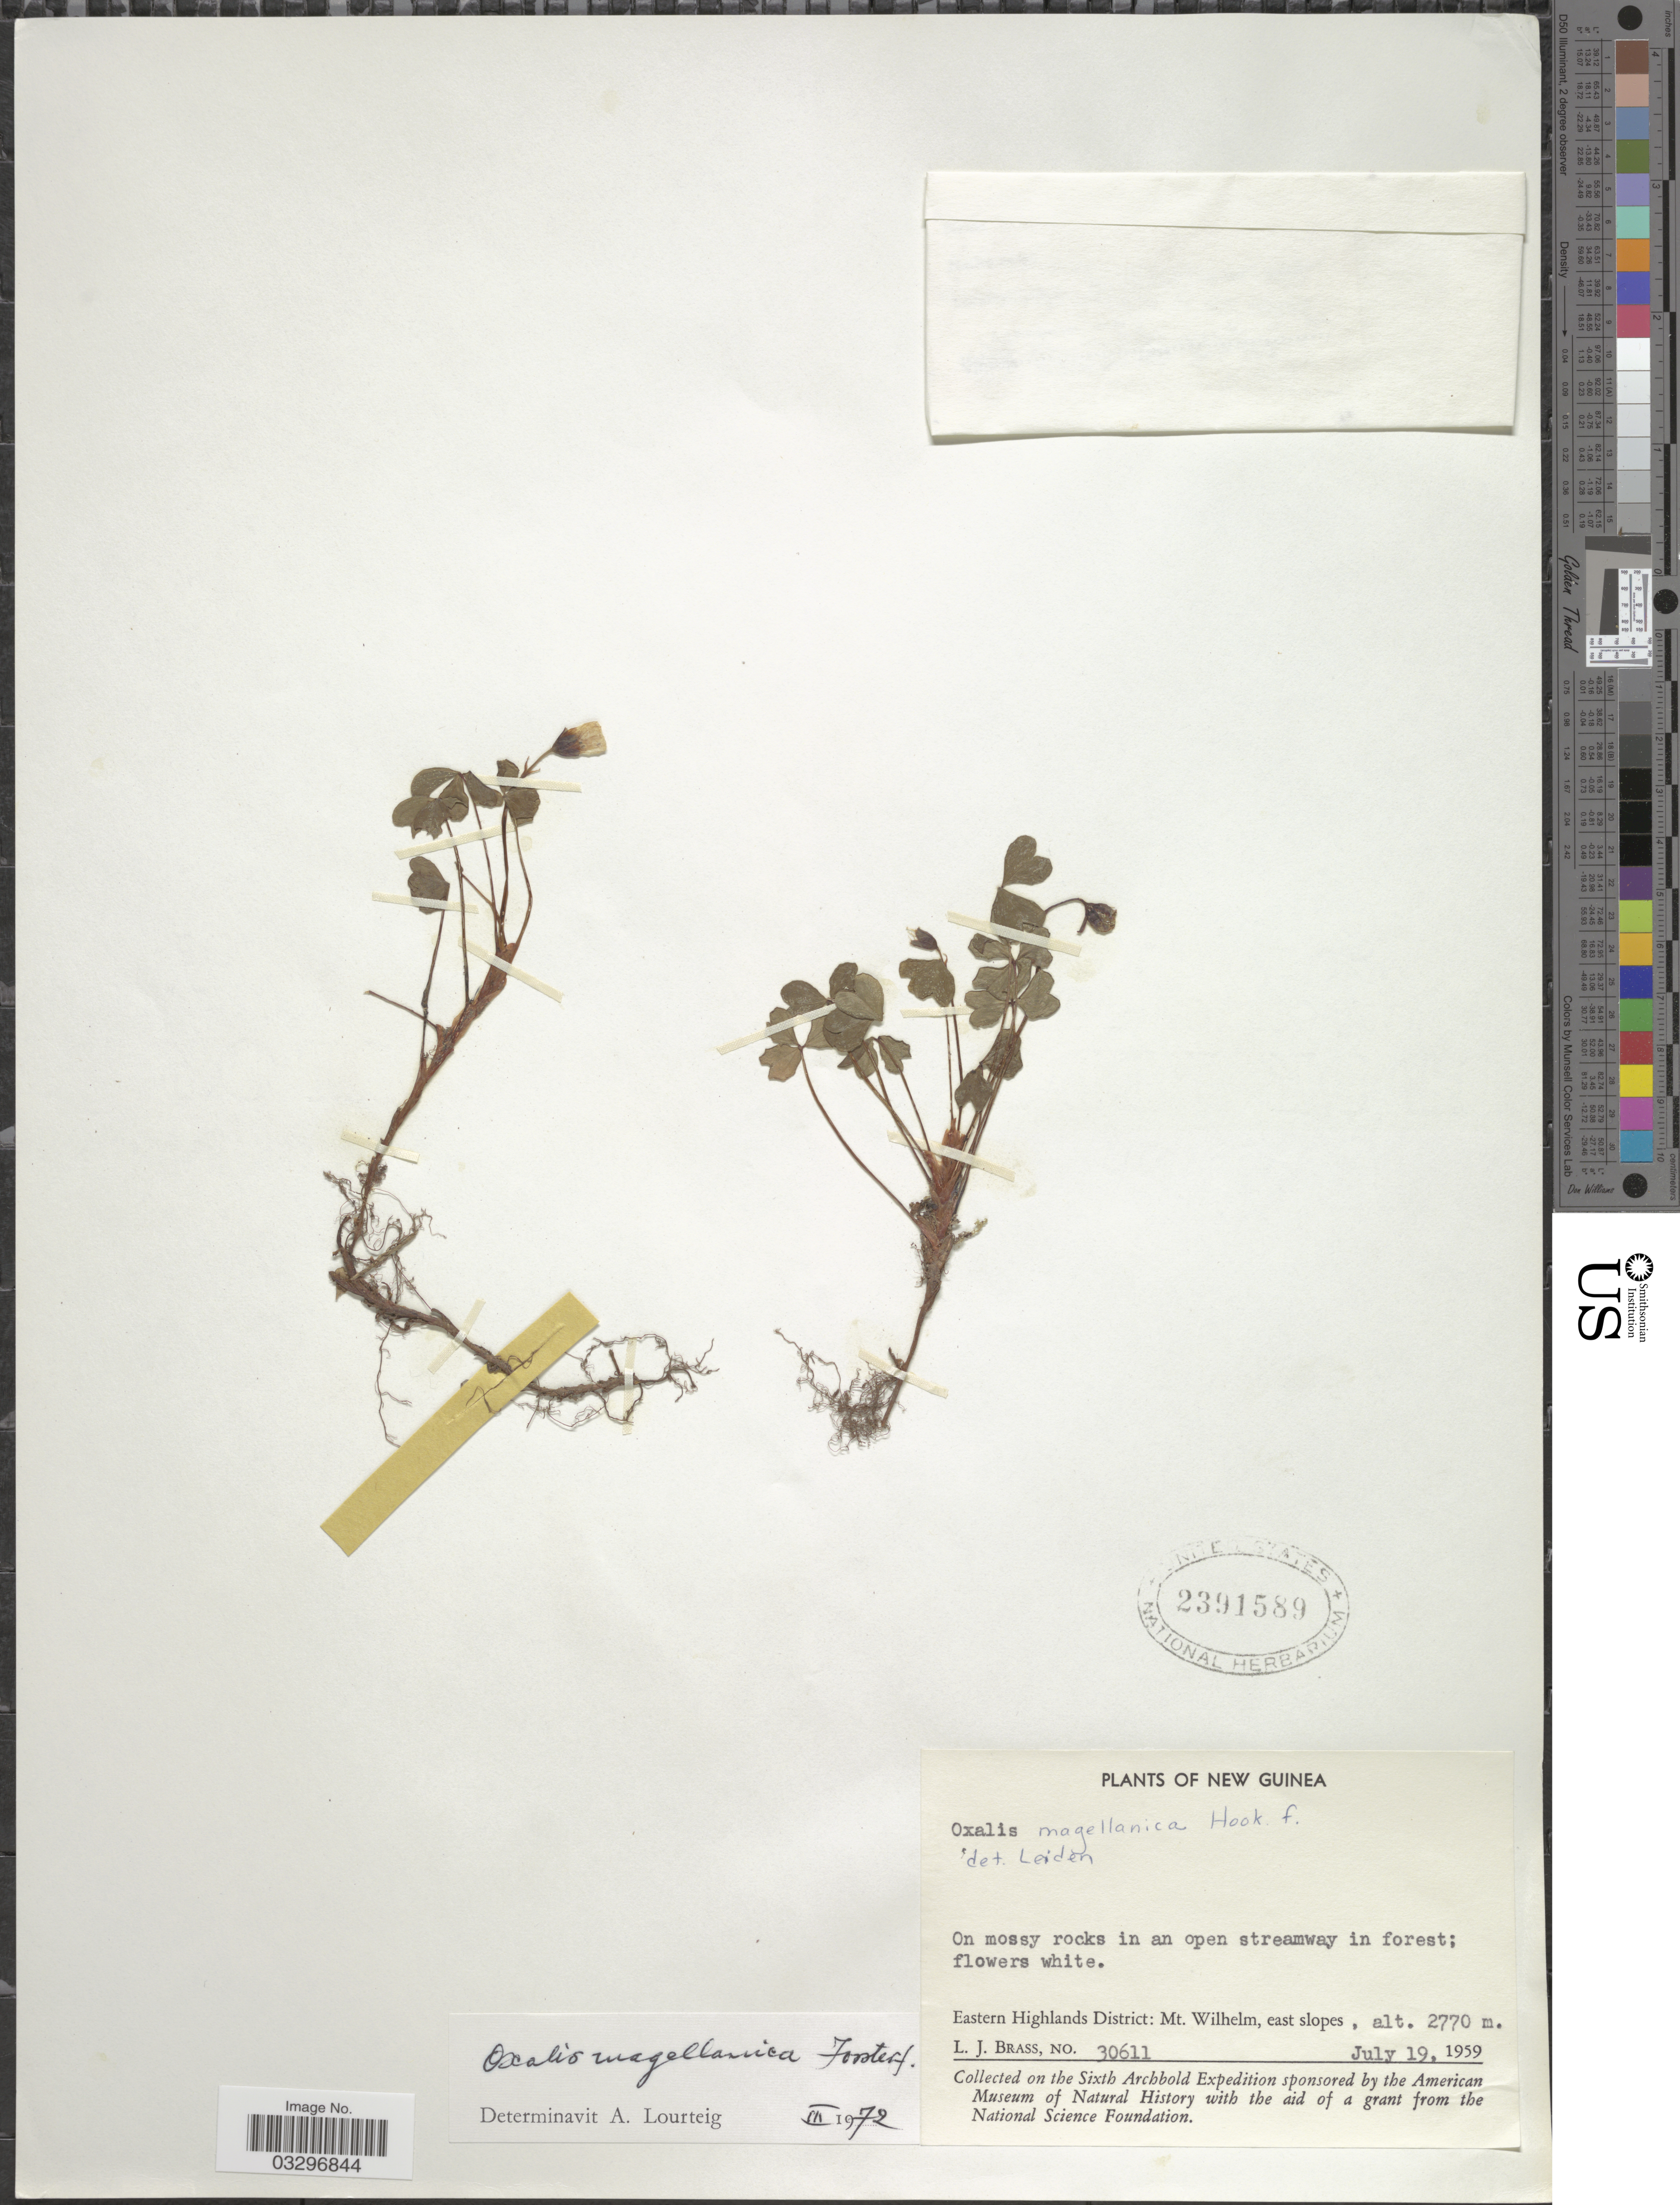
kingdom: Plantae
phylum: Tracheophyta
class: Magnoliopsida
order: Oxalidales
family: Oxalidaceae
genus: Oxalis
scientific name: Oxalis magellanica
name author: G. Forst.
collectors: L. J. Brass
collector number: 30611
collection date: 1959-07-19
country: Papua New Guinea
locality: New Guinea. Eastern Highlands District: Mt. Wilhelm, east slopes.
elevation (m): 2770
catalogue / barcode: US 2391589